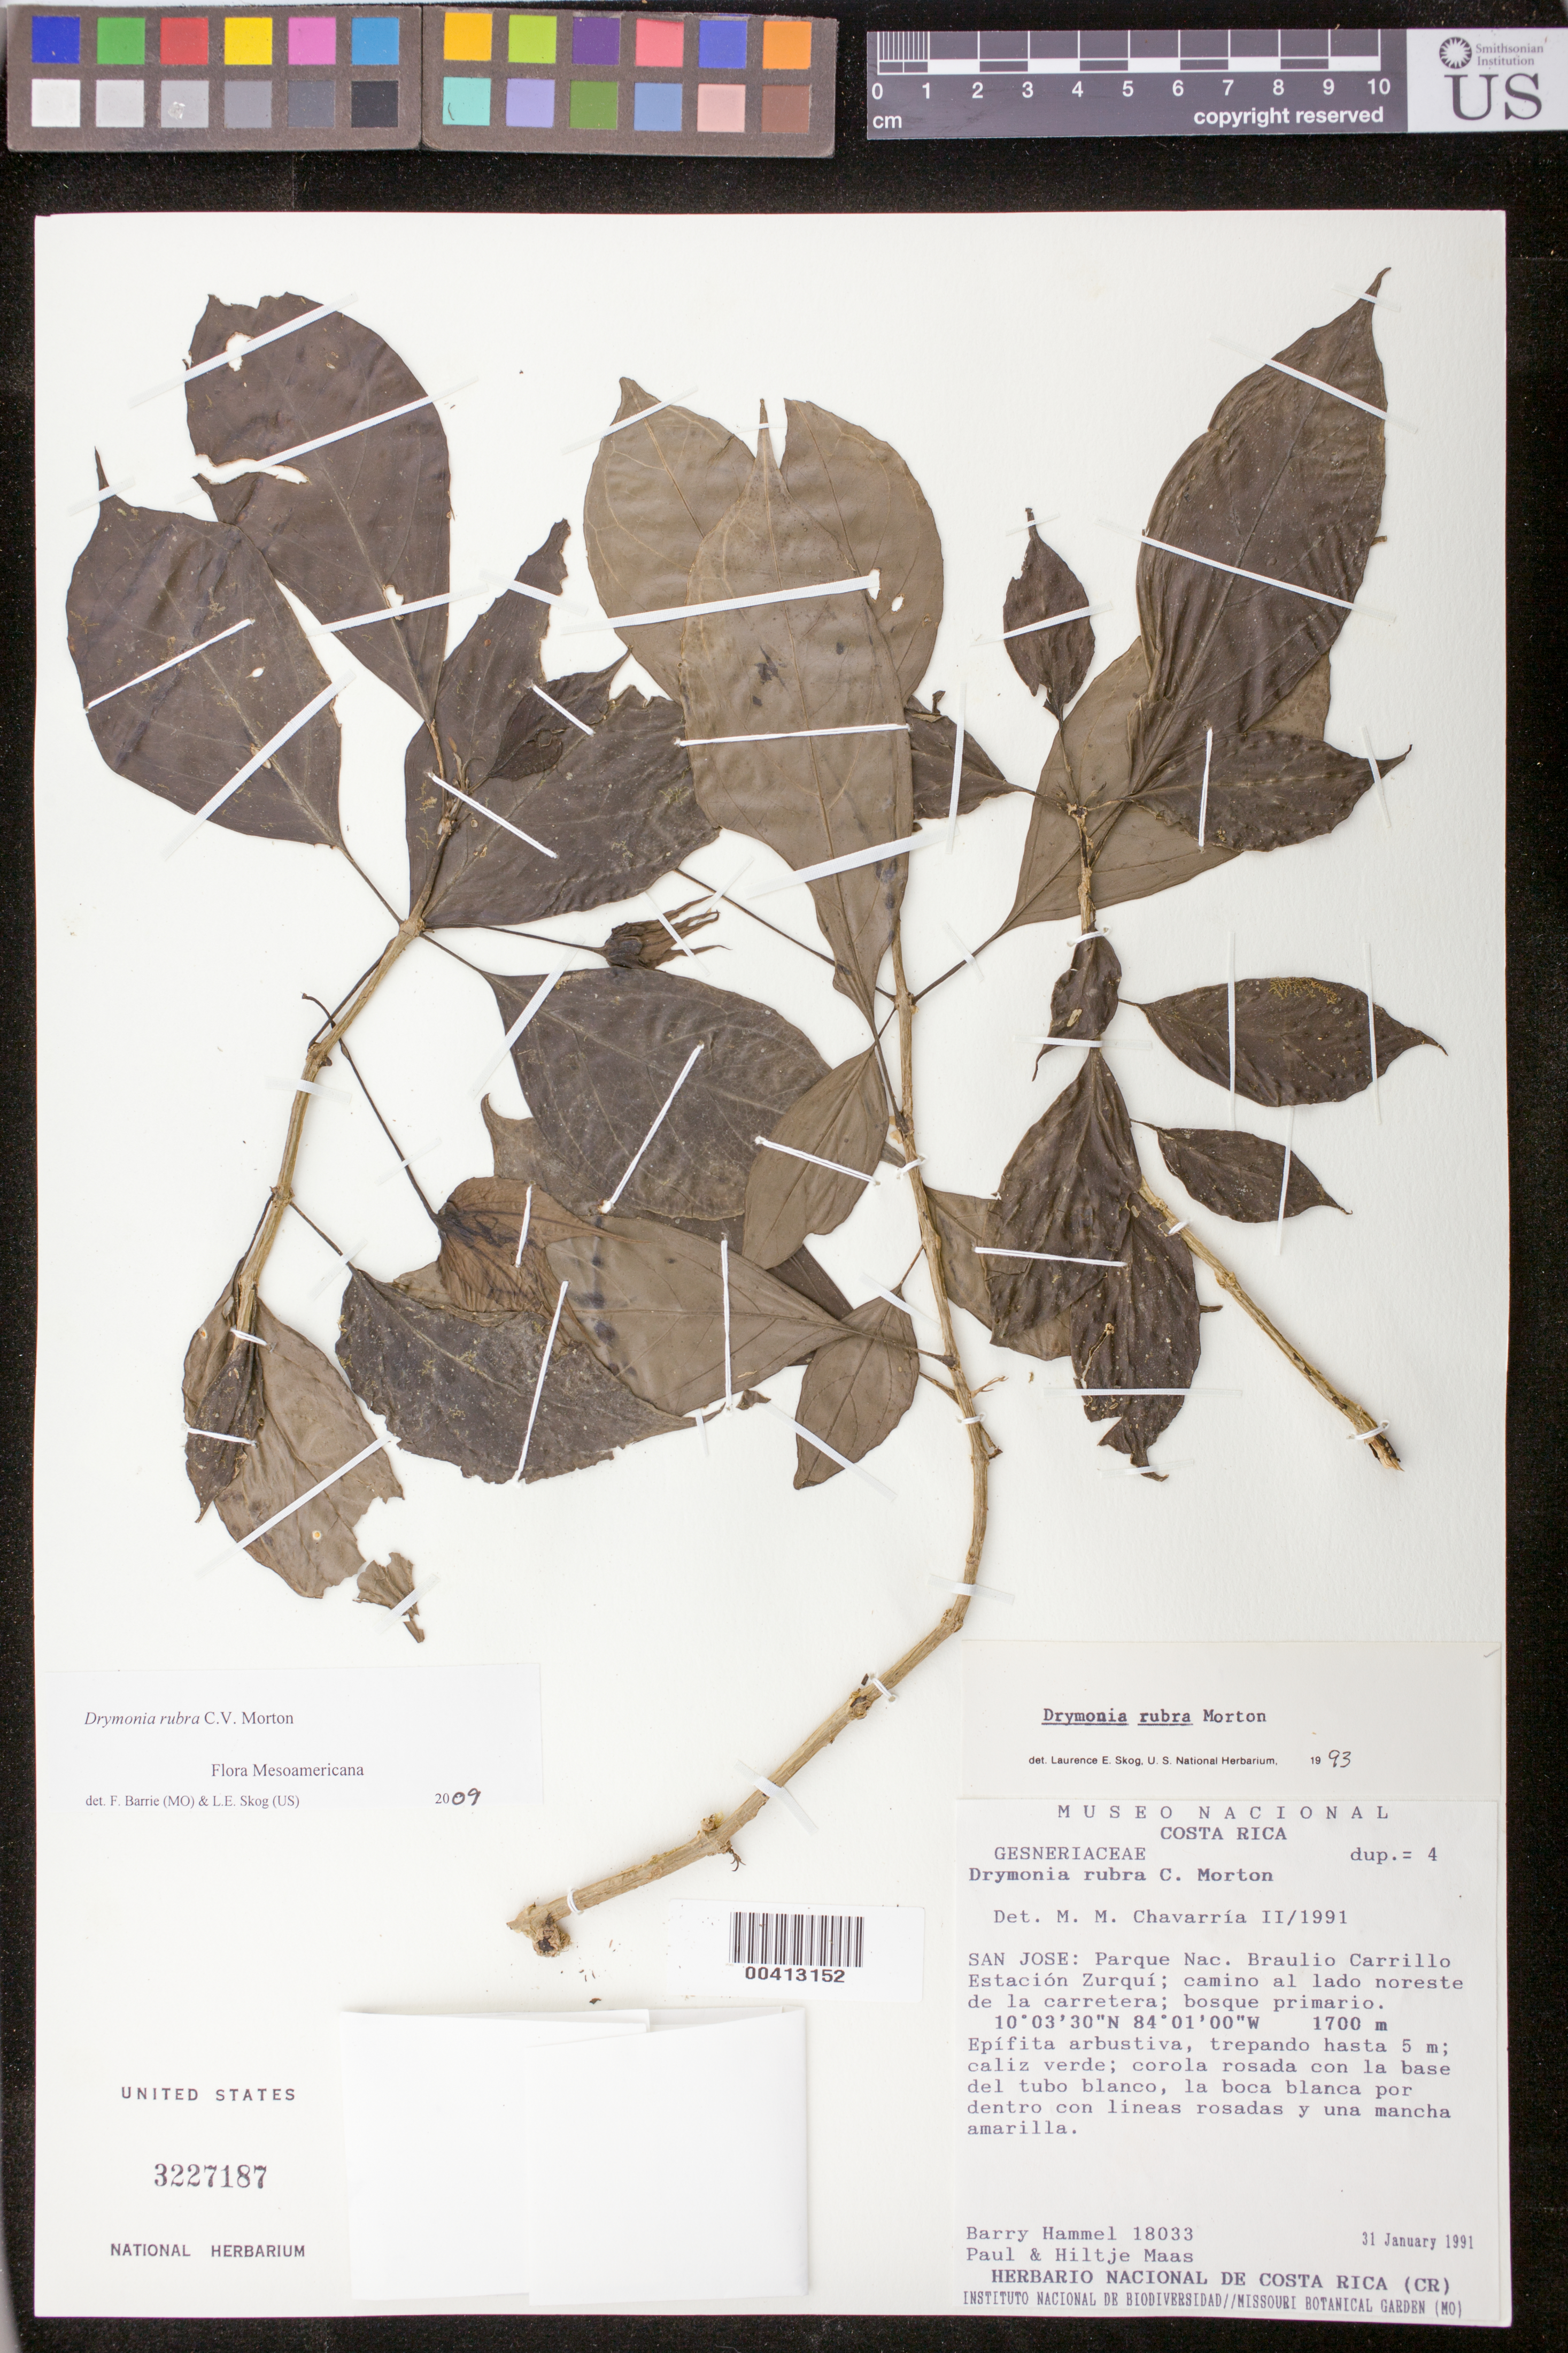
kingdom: Plantae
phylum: Tracheophyta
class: Magnoliopsida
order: Lamiales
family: Gesneriaceae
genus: Drymonia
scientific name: Drymonia rubra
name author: C.V. Morton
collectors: B. Hammel, P. Maas & H. Maas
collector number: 18033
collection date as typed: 31 Jan 1991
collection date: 1991-01-31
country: Costa Rica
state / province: San José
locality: Braulio Carrillo National Park, camino al lado noreste de la carretera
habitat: bosque primario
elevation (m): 1700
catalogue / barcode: US 3227187